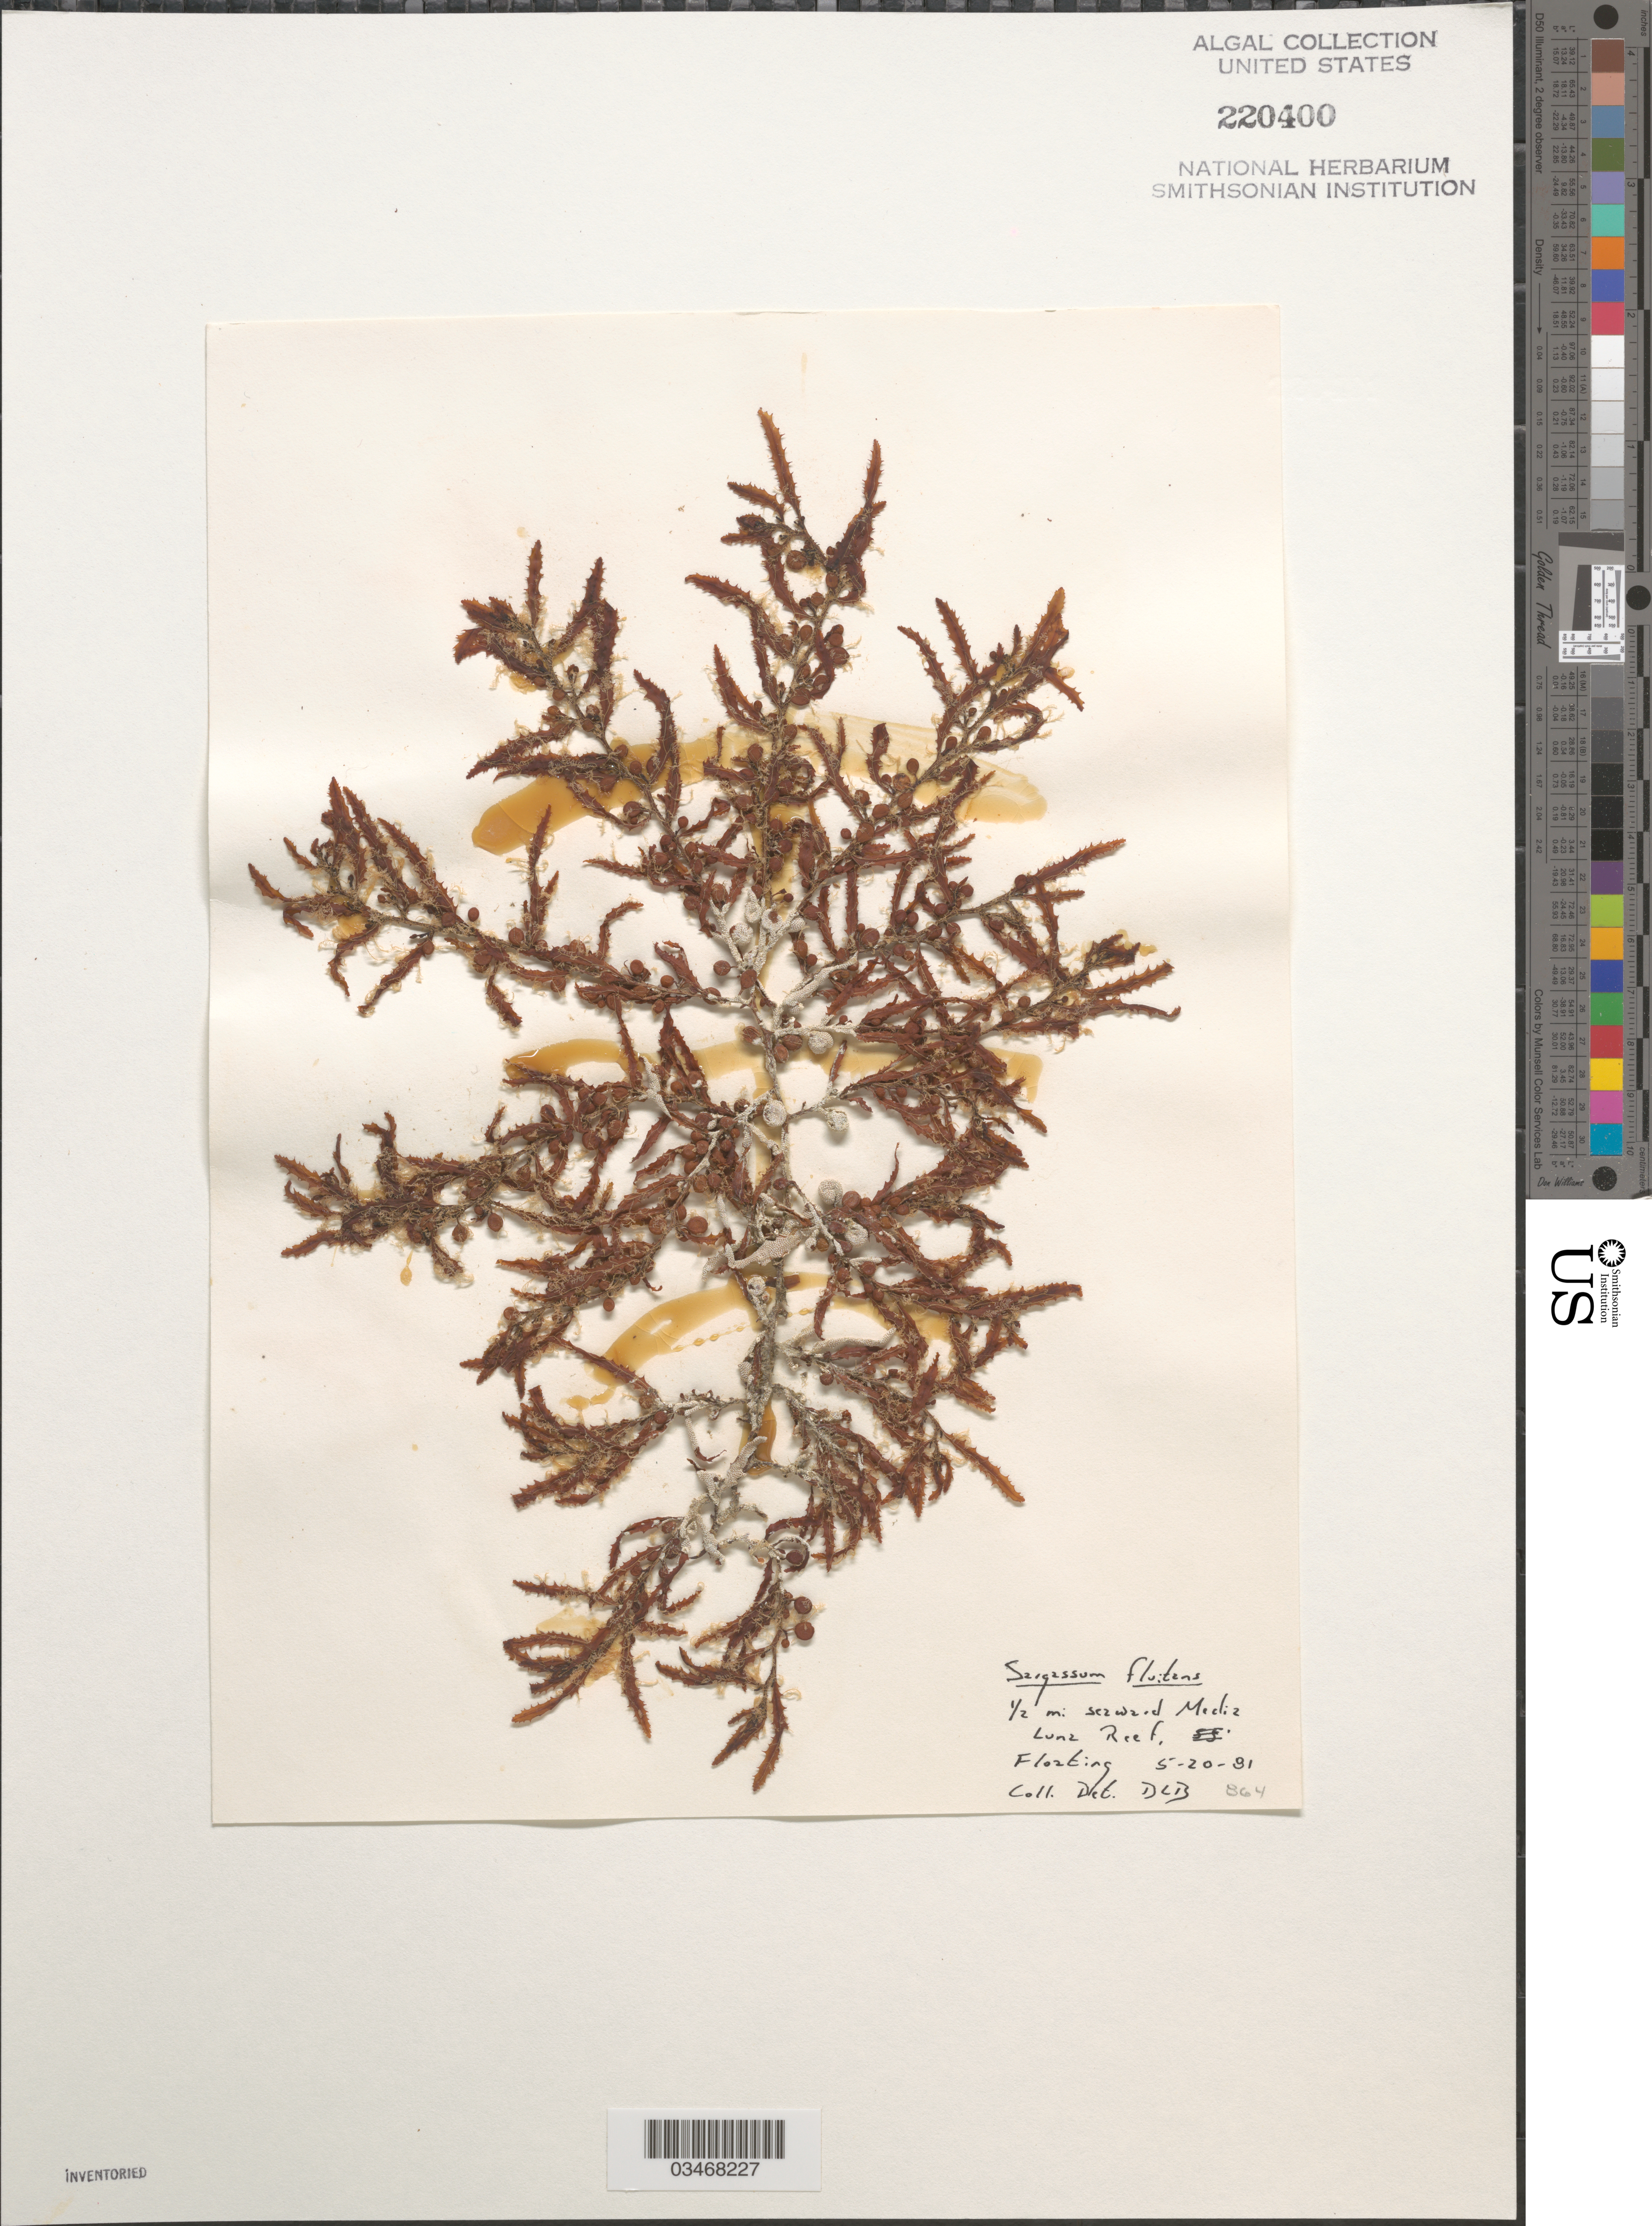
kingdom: Chromista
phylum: Ochrophyta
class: Phaeophyceae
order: Fucales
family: Sargassaceae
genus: Sargassum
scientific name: Sargassum fluitans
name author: (Børgesen) Børgesen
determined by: Ballantine, D. L.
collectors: D.L. Ballantine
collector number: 864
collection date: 1981-05-20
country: Puerto Rico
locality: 1/2 mi seaward Media Luna Reef.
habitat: Floating,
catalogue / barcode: US 220400